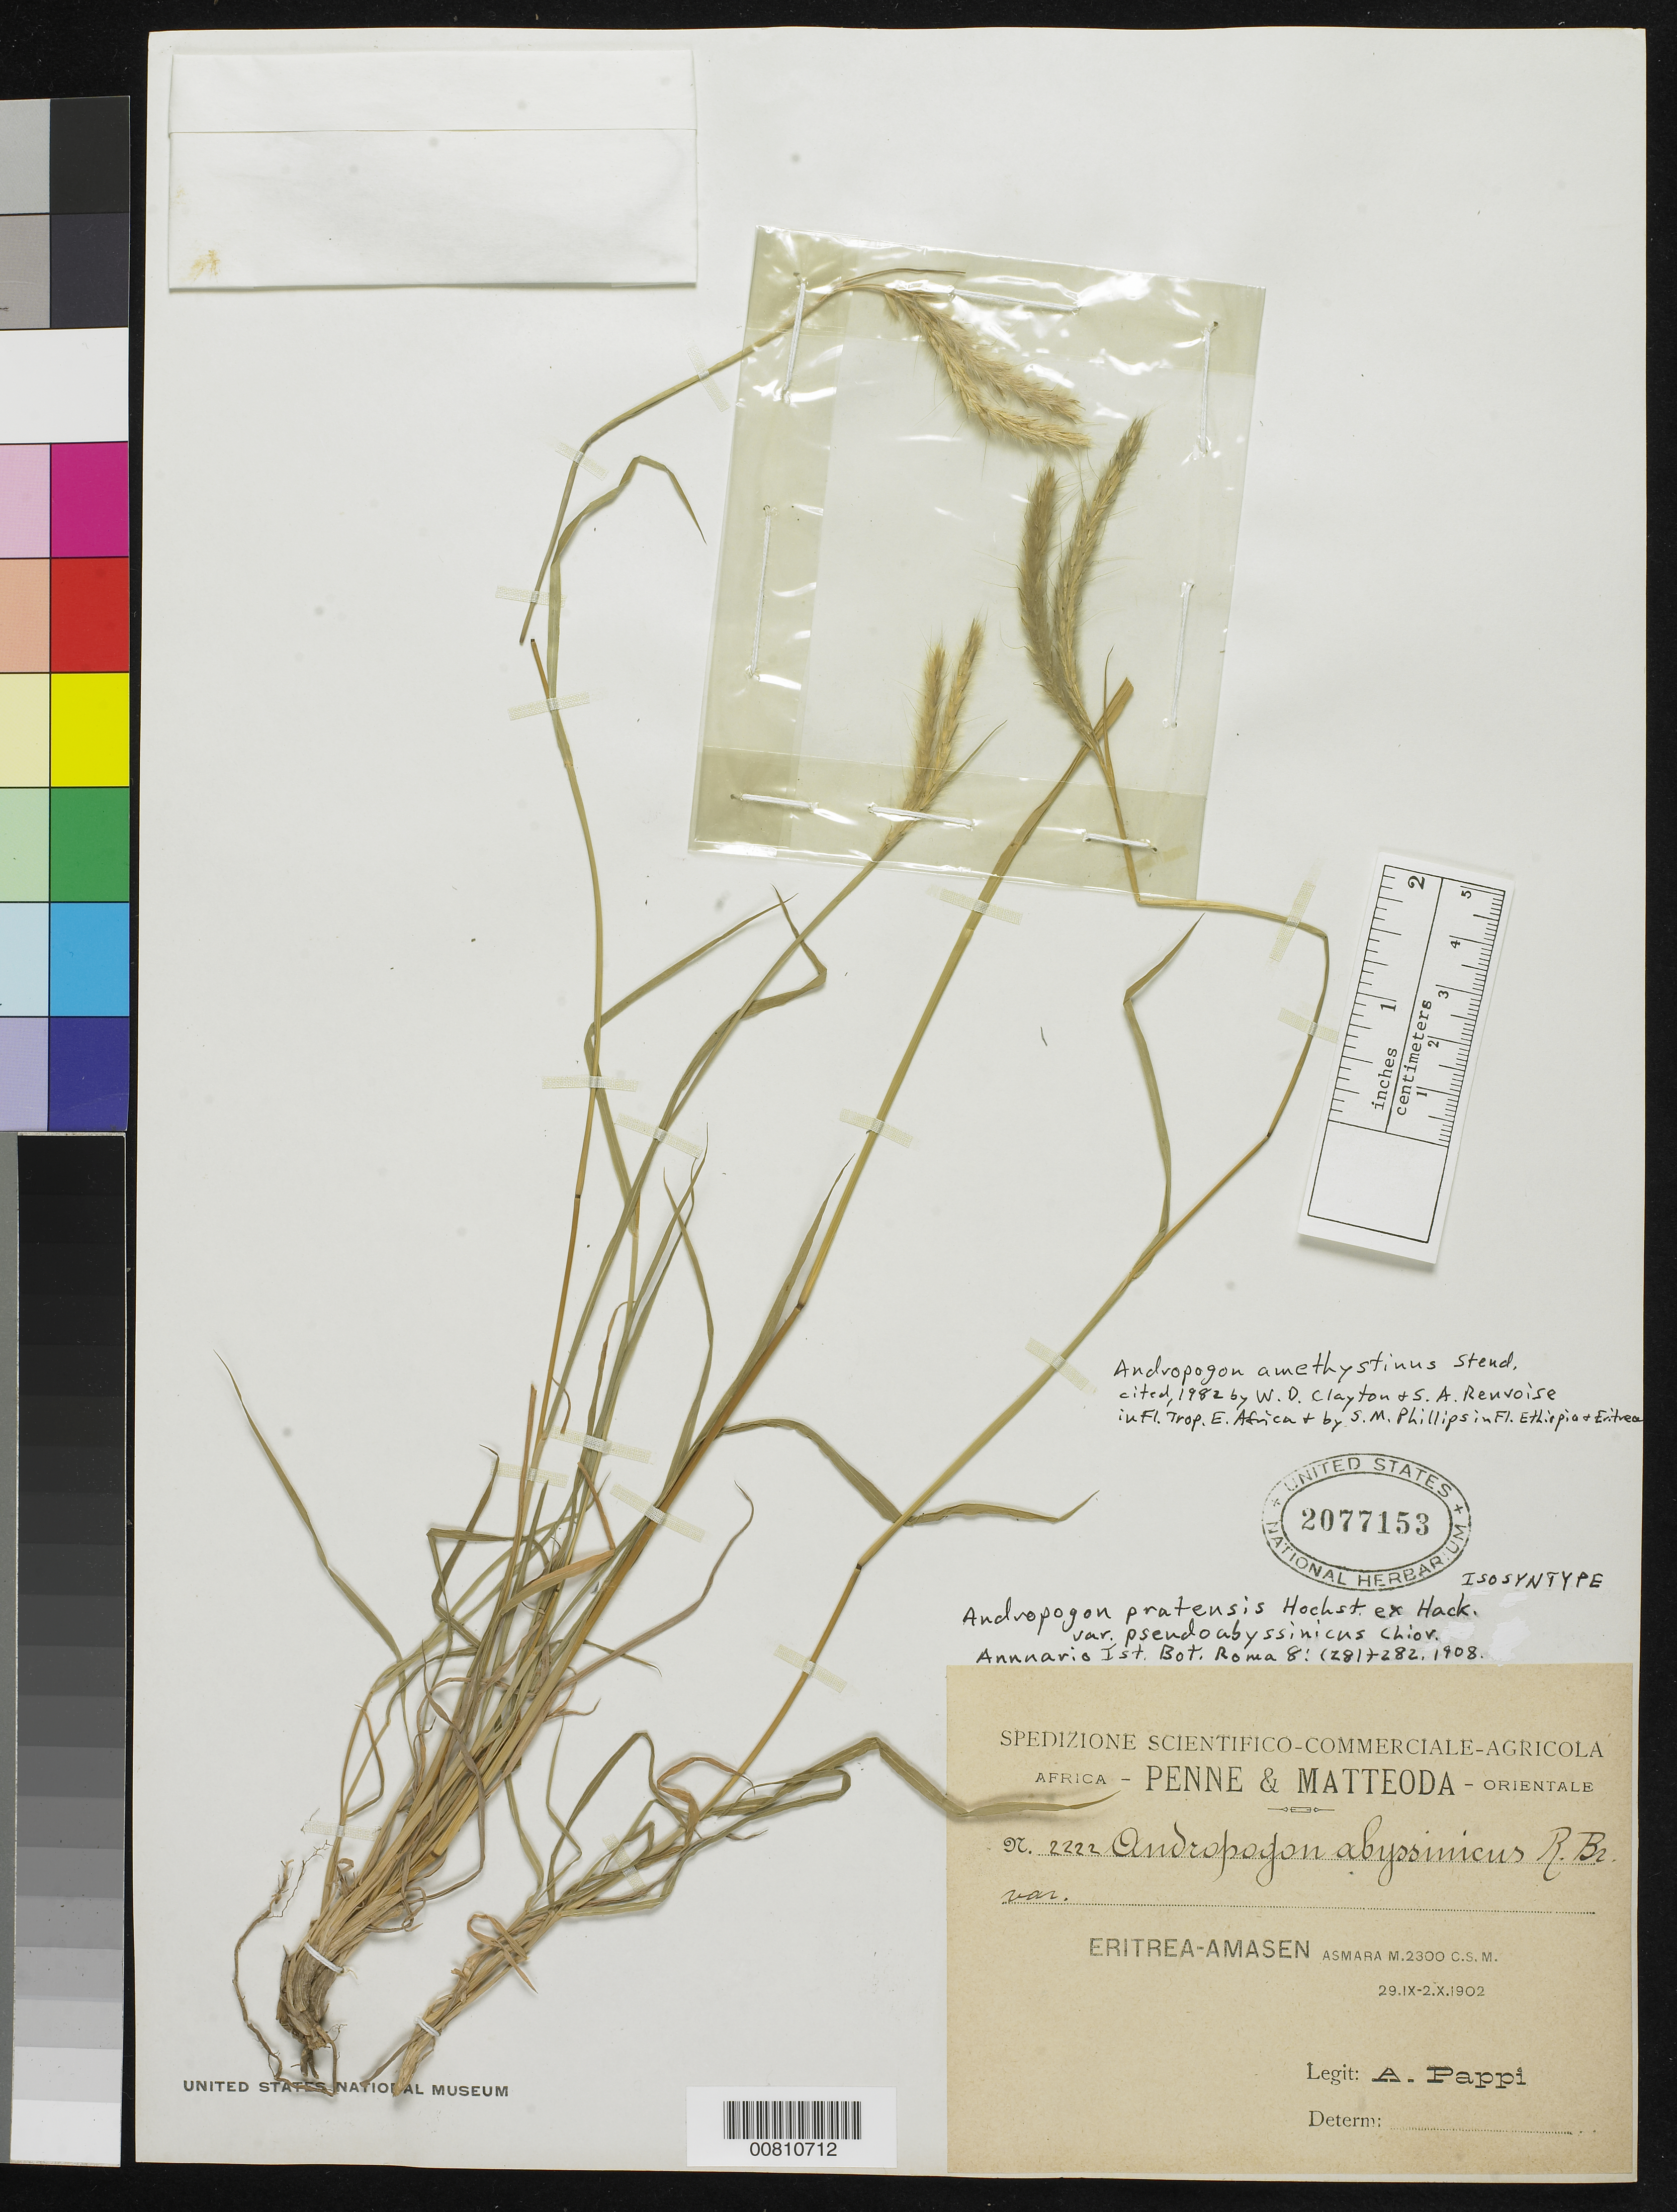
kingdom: Plantae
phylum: Tracheophyta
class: Liliopsida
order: Poales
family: Poaceae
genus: Andropogon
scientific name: Andropogon pratensis var. pseudoabyssinicus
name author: Chiov.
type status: Isosyntype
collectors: A. Pappi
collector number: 2222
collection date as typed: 29 Sep 1902 to 02 Oct 1902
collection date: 1902-09-29/1902-10-02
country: Eritrea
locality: Eritrea-Amasen, Asmara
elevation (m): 2300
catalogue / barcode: US 2077153